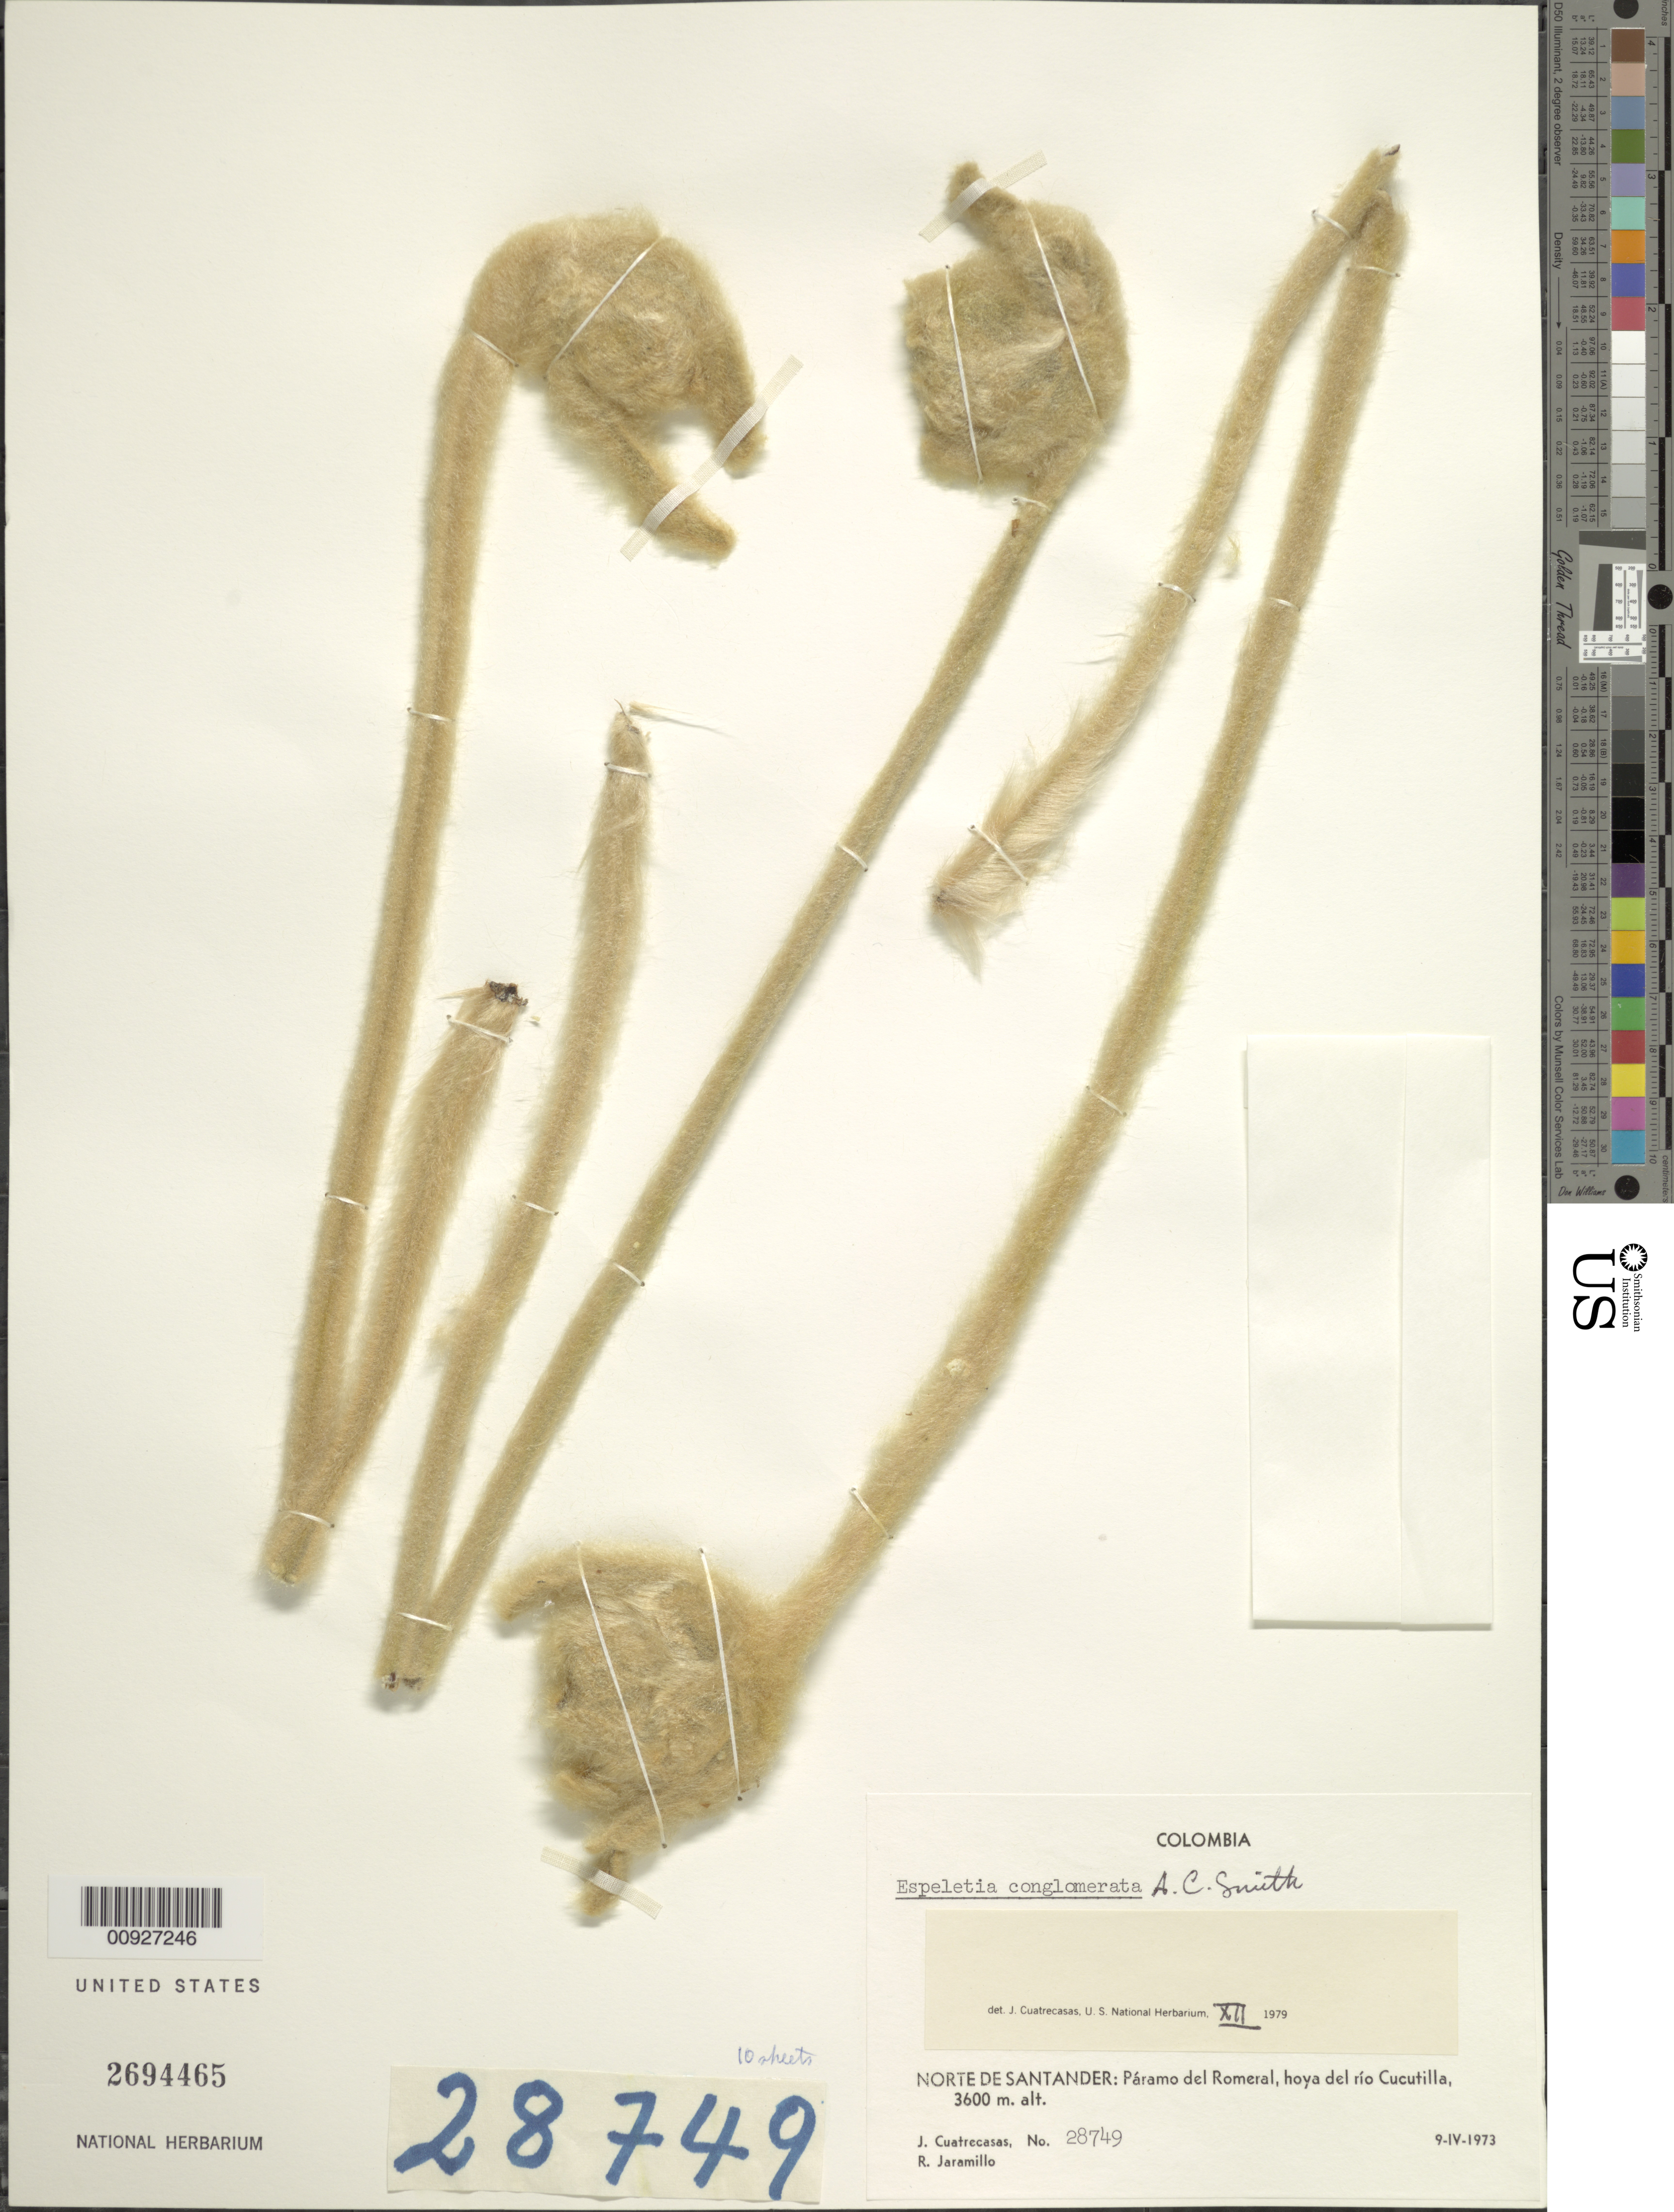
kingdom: Plantae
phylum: Tracheophyta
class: Magnoliopsida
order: Asterales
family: Asteraceae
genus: Espeletia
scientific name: Espeletia conglomerata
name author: A.C. Sm.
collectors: J. Cuatrecasas & R. Jaramillo M.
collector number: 28749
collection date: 1973-04-09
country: Colombia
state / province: Norte de Santander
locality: P. del Romeral. P. del Romeral, hoya del río Cucutilla.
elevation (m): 3600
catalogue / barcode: US 2694465